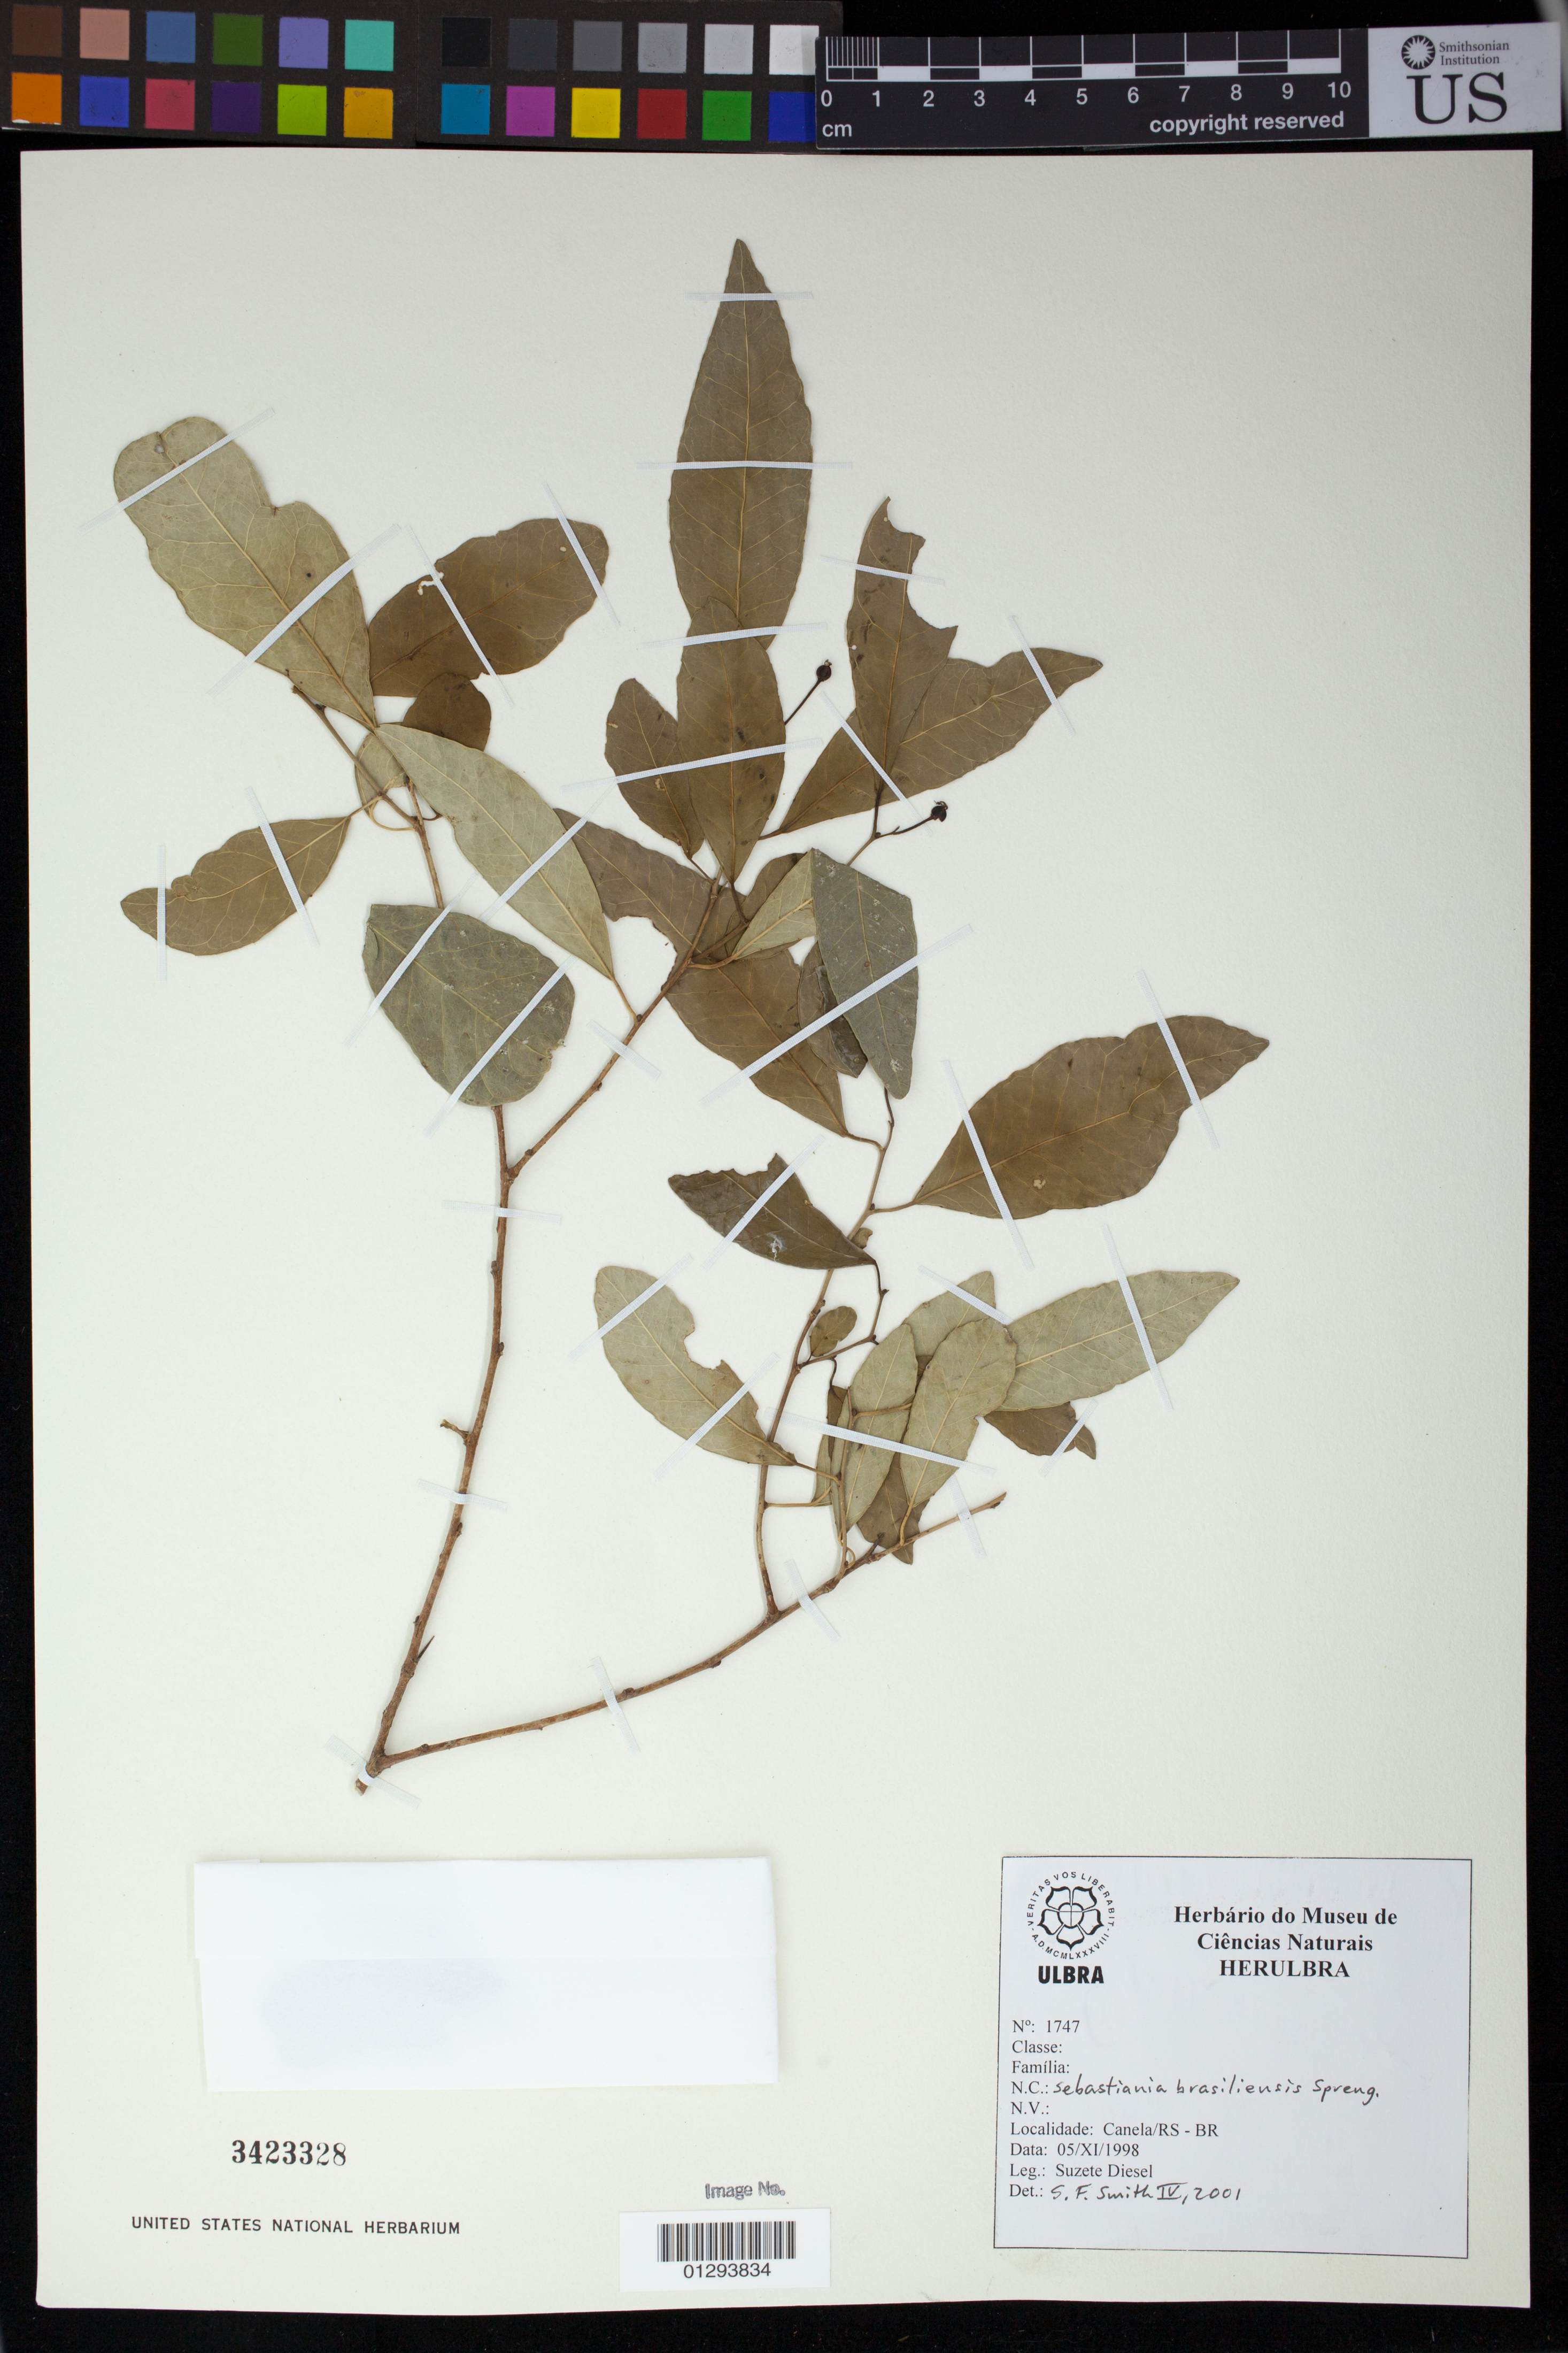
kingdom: Plantae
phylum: Tracheophyta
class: Magnoliopsida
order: Malpighiales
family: Euphorbiaceae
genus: Sebastiania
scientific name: Sebastiania brasiliensis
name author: Spreng.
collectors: S. Diesel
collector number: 1747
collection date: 1998-11-05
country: Brazil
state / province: Rio Grande do Sul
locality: Canela/RS - BR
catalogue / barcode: US 3423328